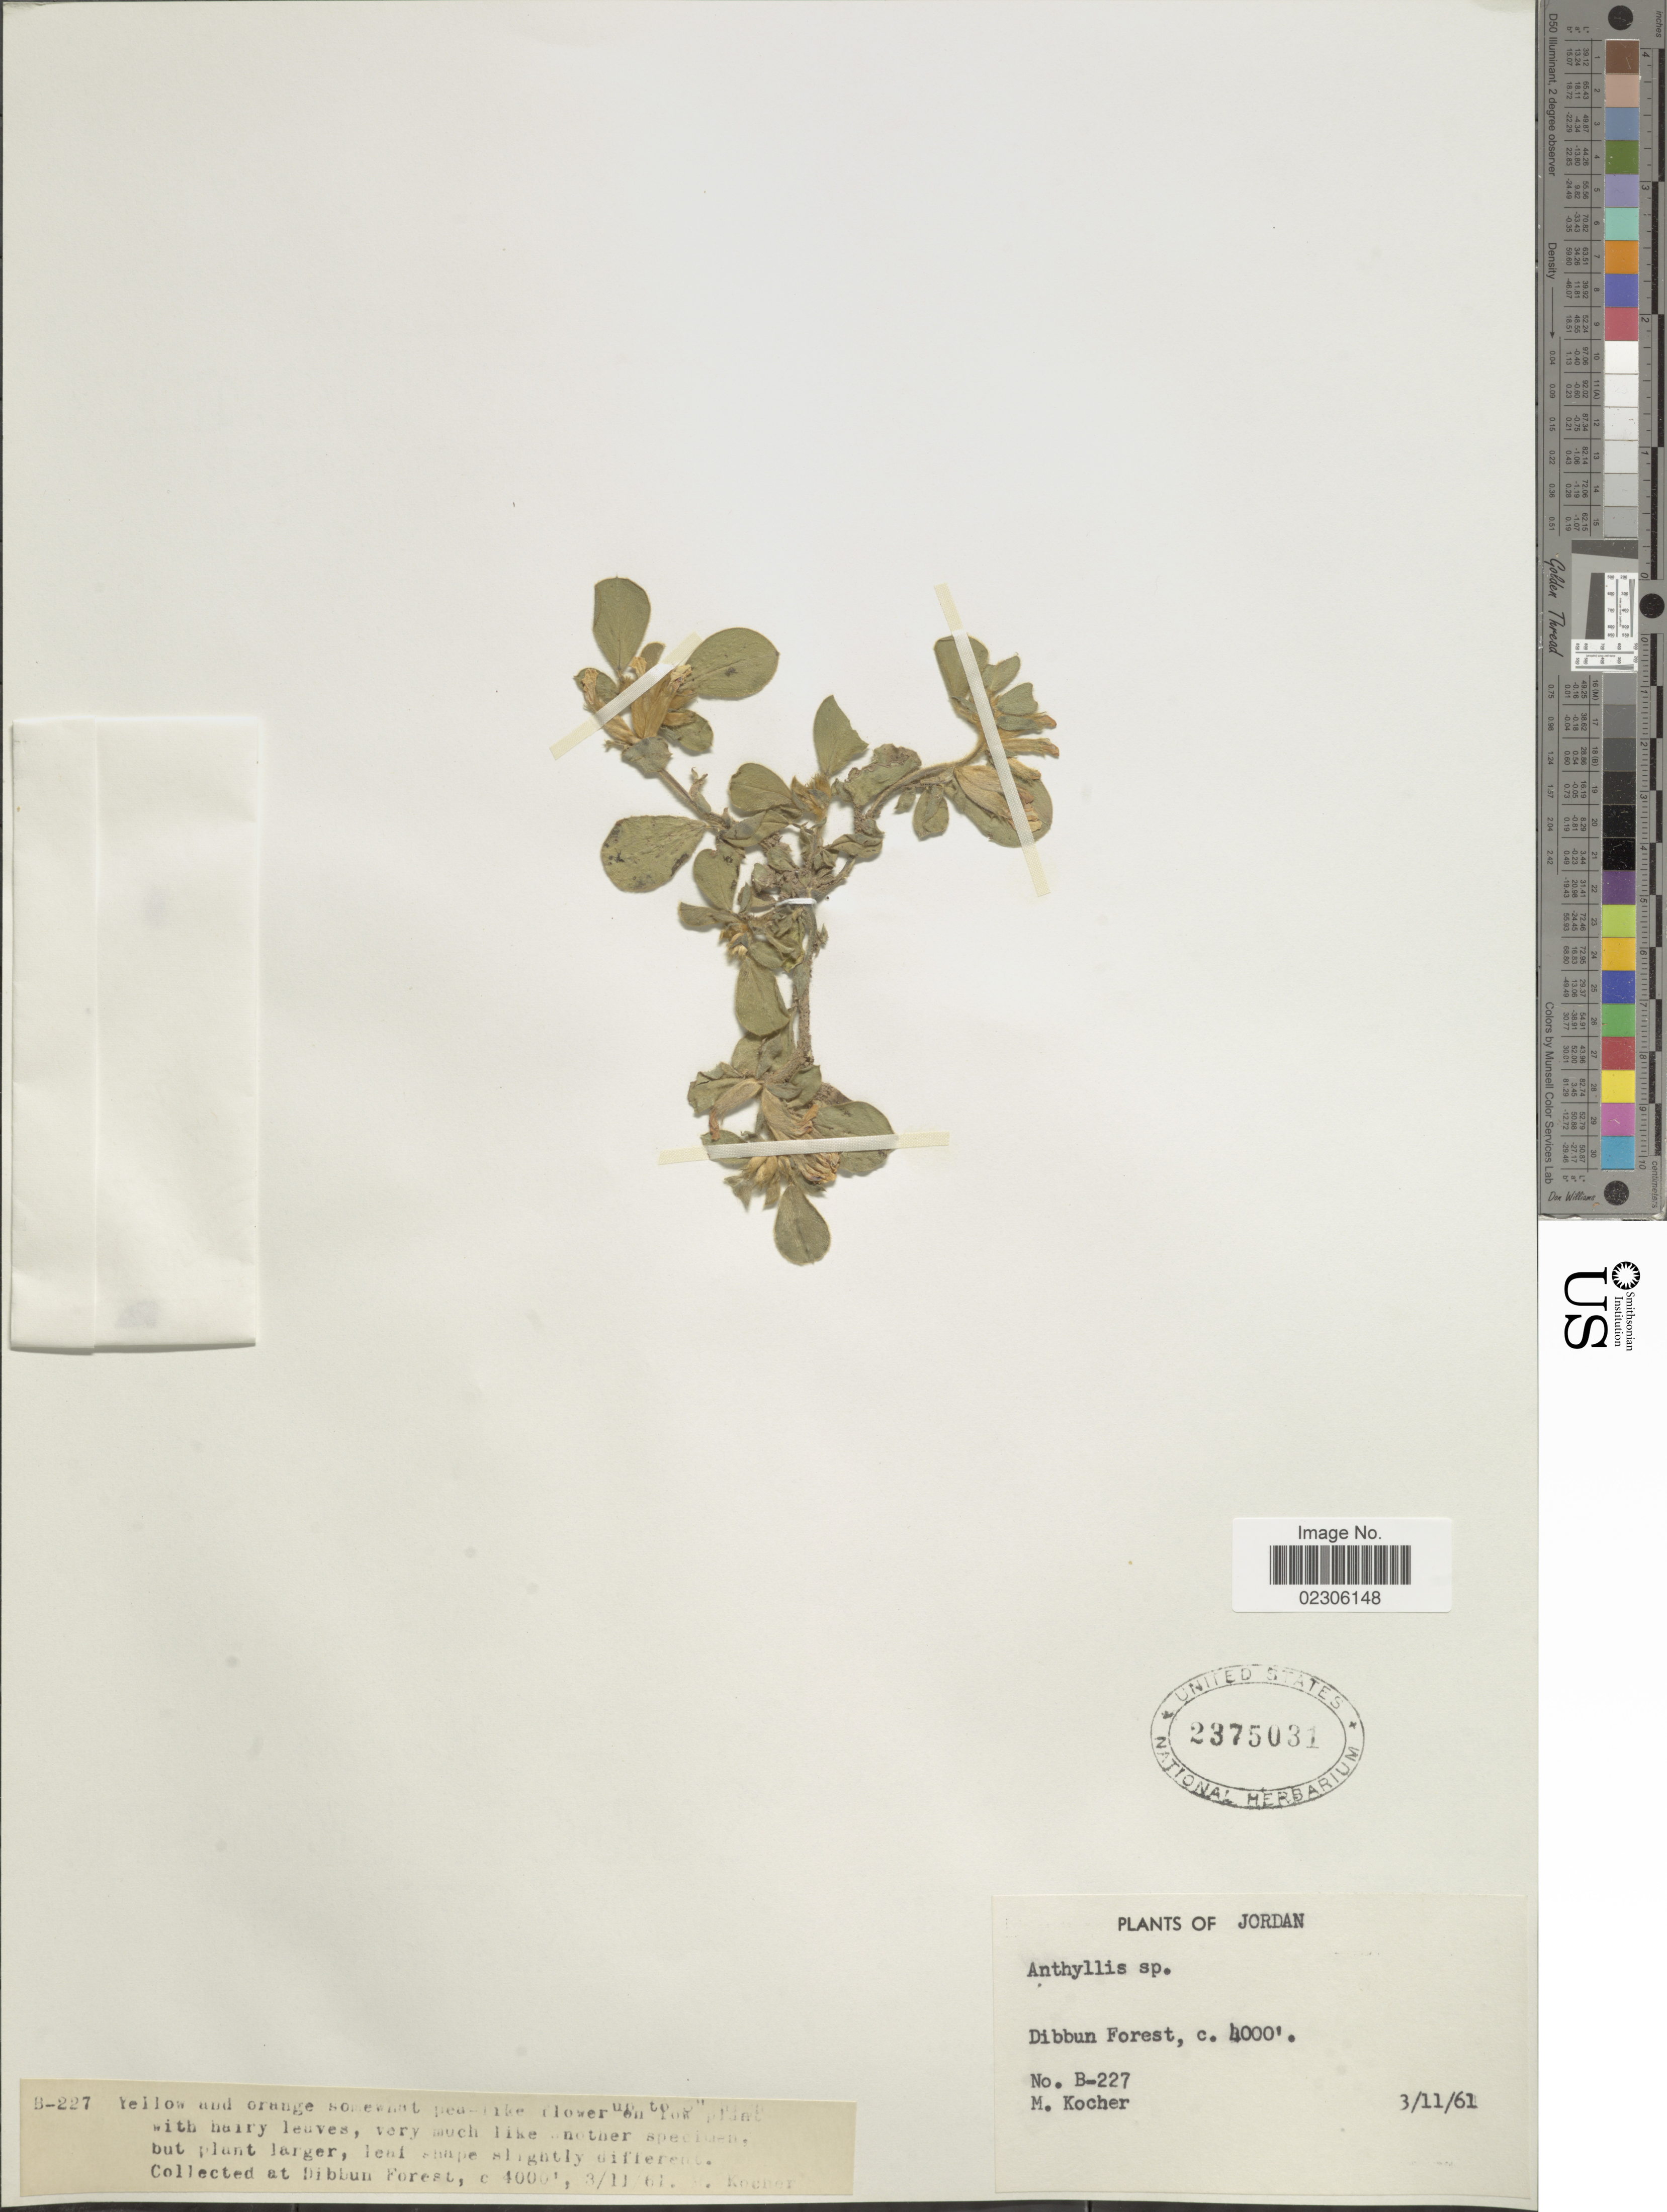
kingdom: Plantae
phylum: Tracheophyta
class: Magnoliopsida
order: Fabales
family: Fabaceae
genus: Anthyllis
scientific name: Anthyllis sp.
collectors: M. Kocher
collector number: B-227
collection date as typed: Transcribed d/m/y: 3/11/61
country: Jordan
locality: Dibbunl Forest, Jordan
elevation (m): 1219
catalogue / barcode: US 2375031